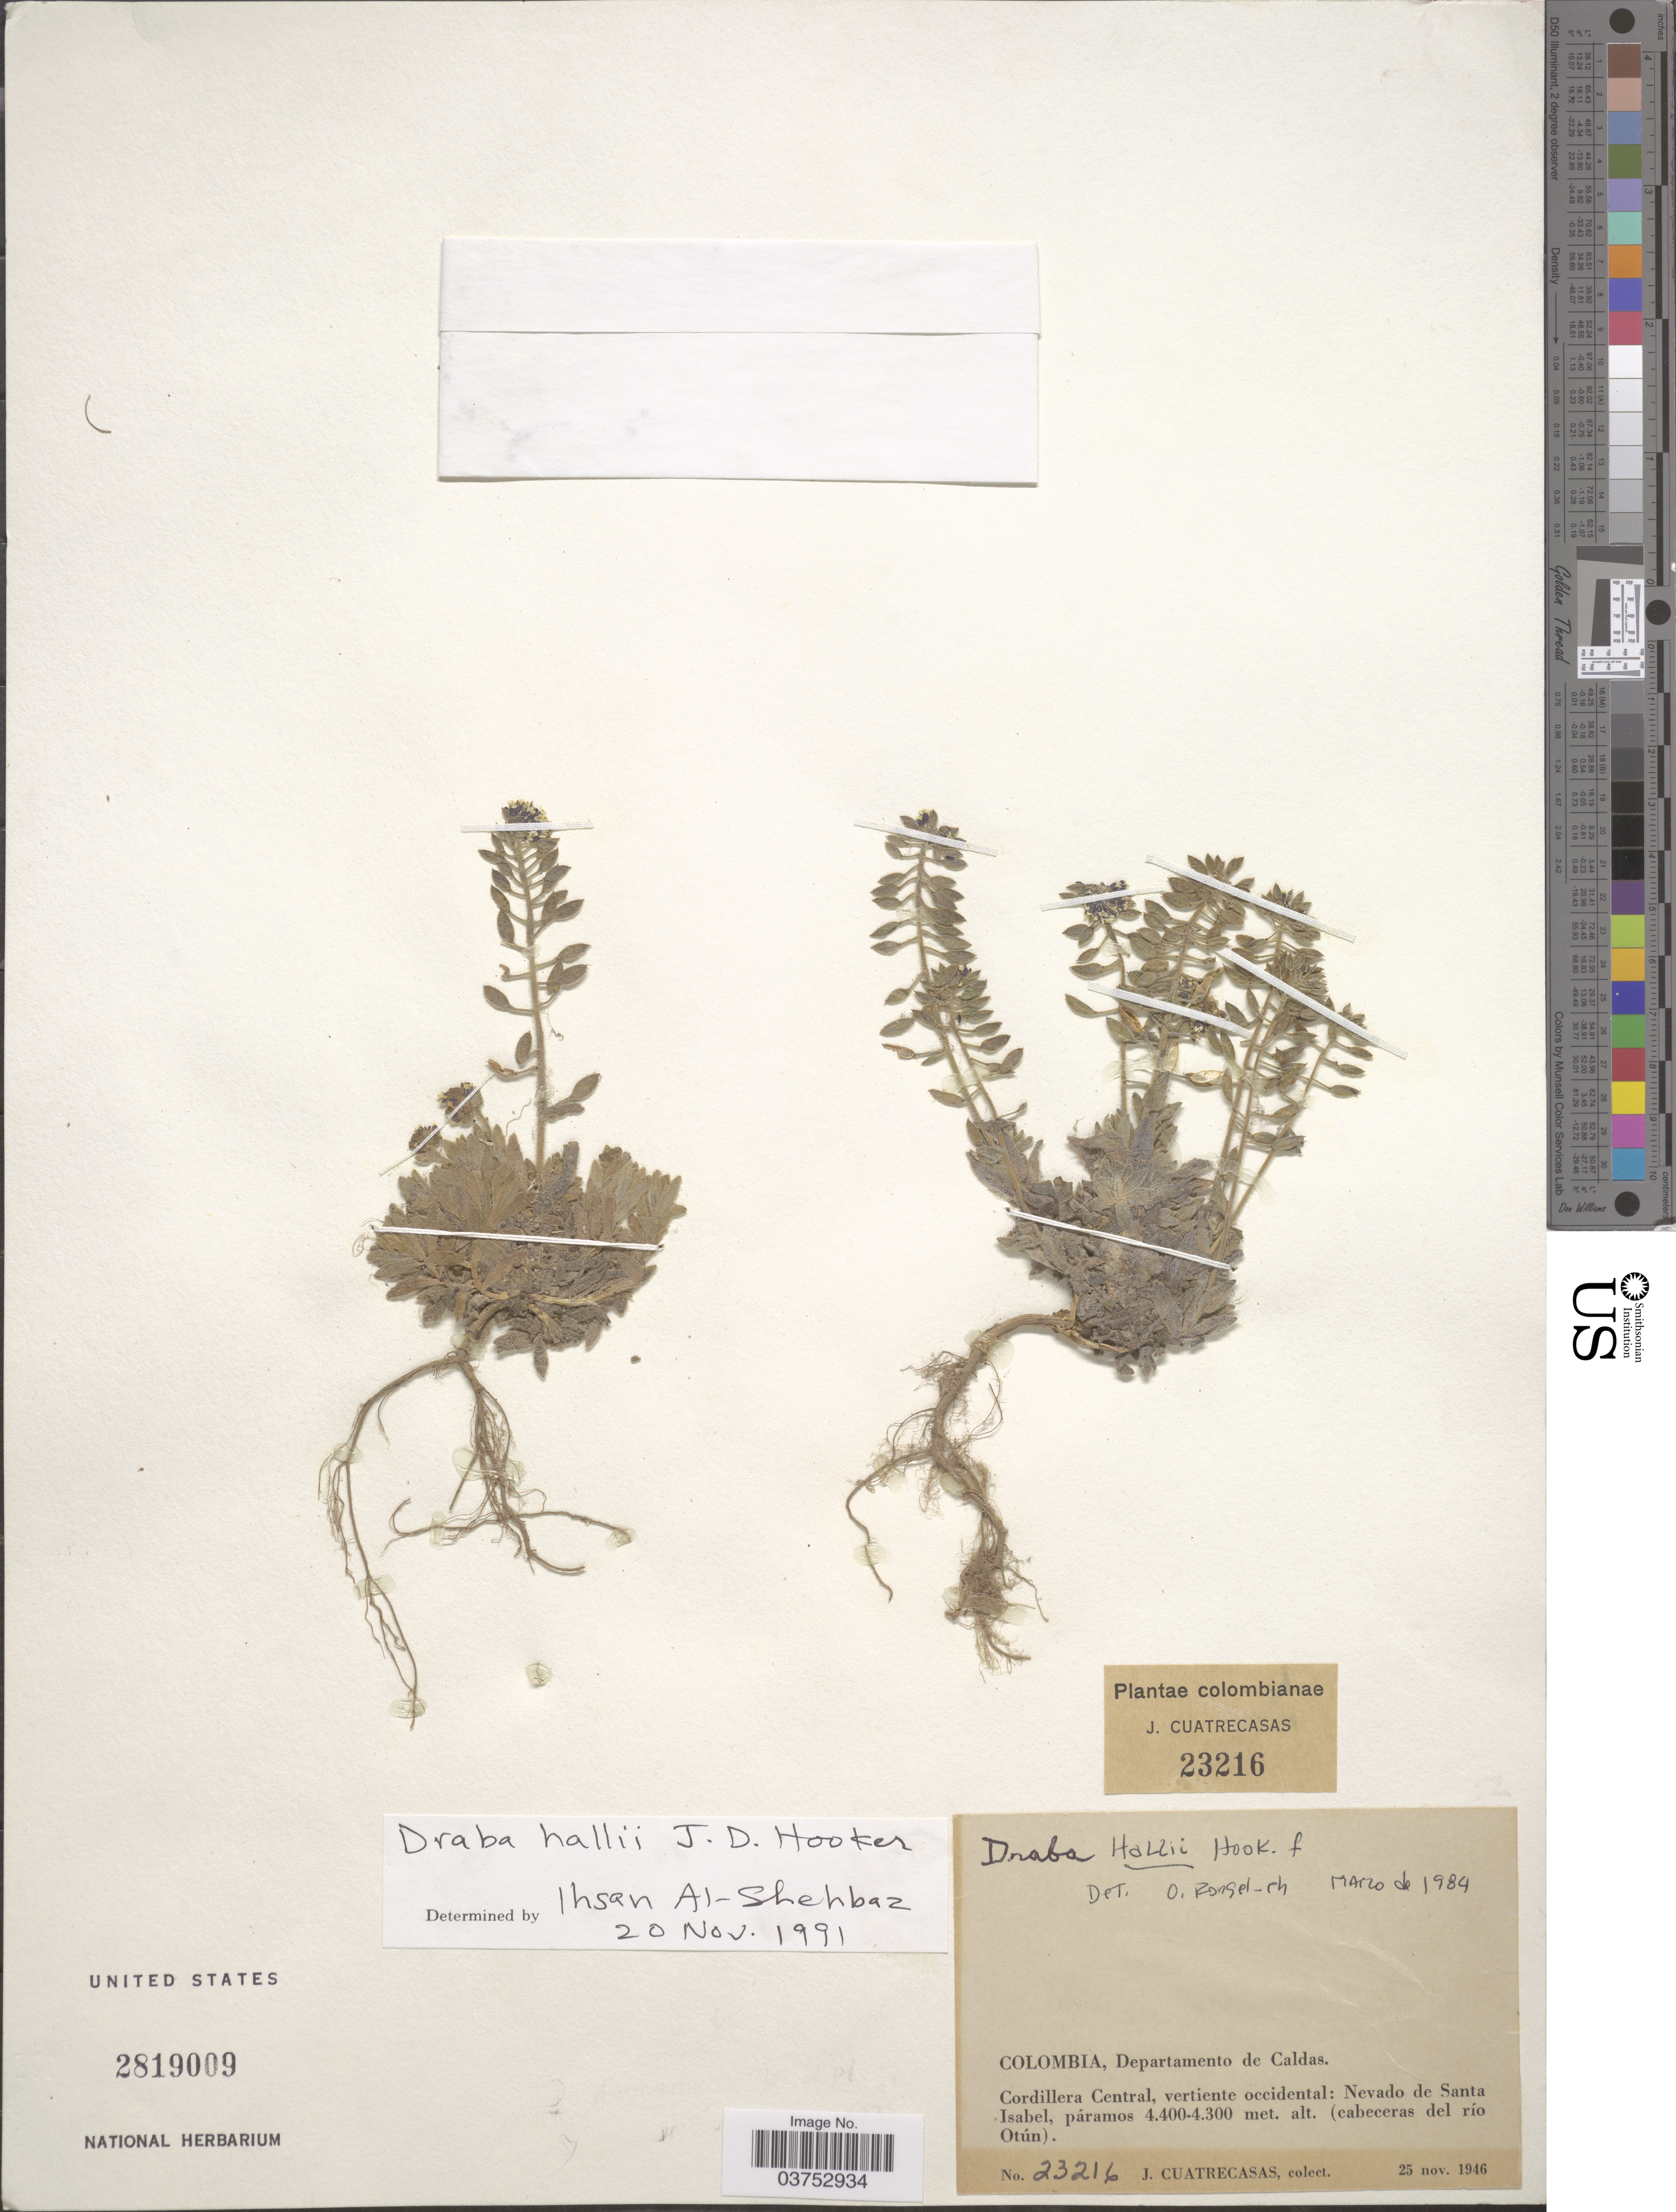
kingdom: Plantae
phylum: Tracheophyta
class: Magnoliopsida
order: Brassicales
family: Brassicaceae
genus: Draba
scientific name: Draba hallii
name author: (A. Gray) Hook. f.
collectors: J. Cuatrecasas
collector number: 23216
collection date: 1946-11-25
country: Colombia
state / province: Caldas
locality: Departamento de Caldas. Cordillera Central, vertiente occidental: Nevado de Santa Isabel (cabeceras del río Otún).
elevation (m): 4300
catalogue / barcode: US 2819009